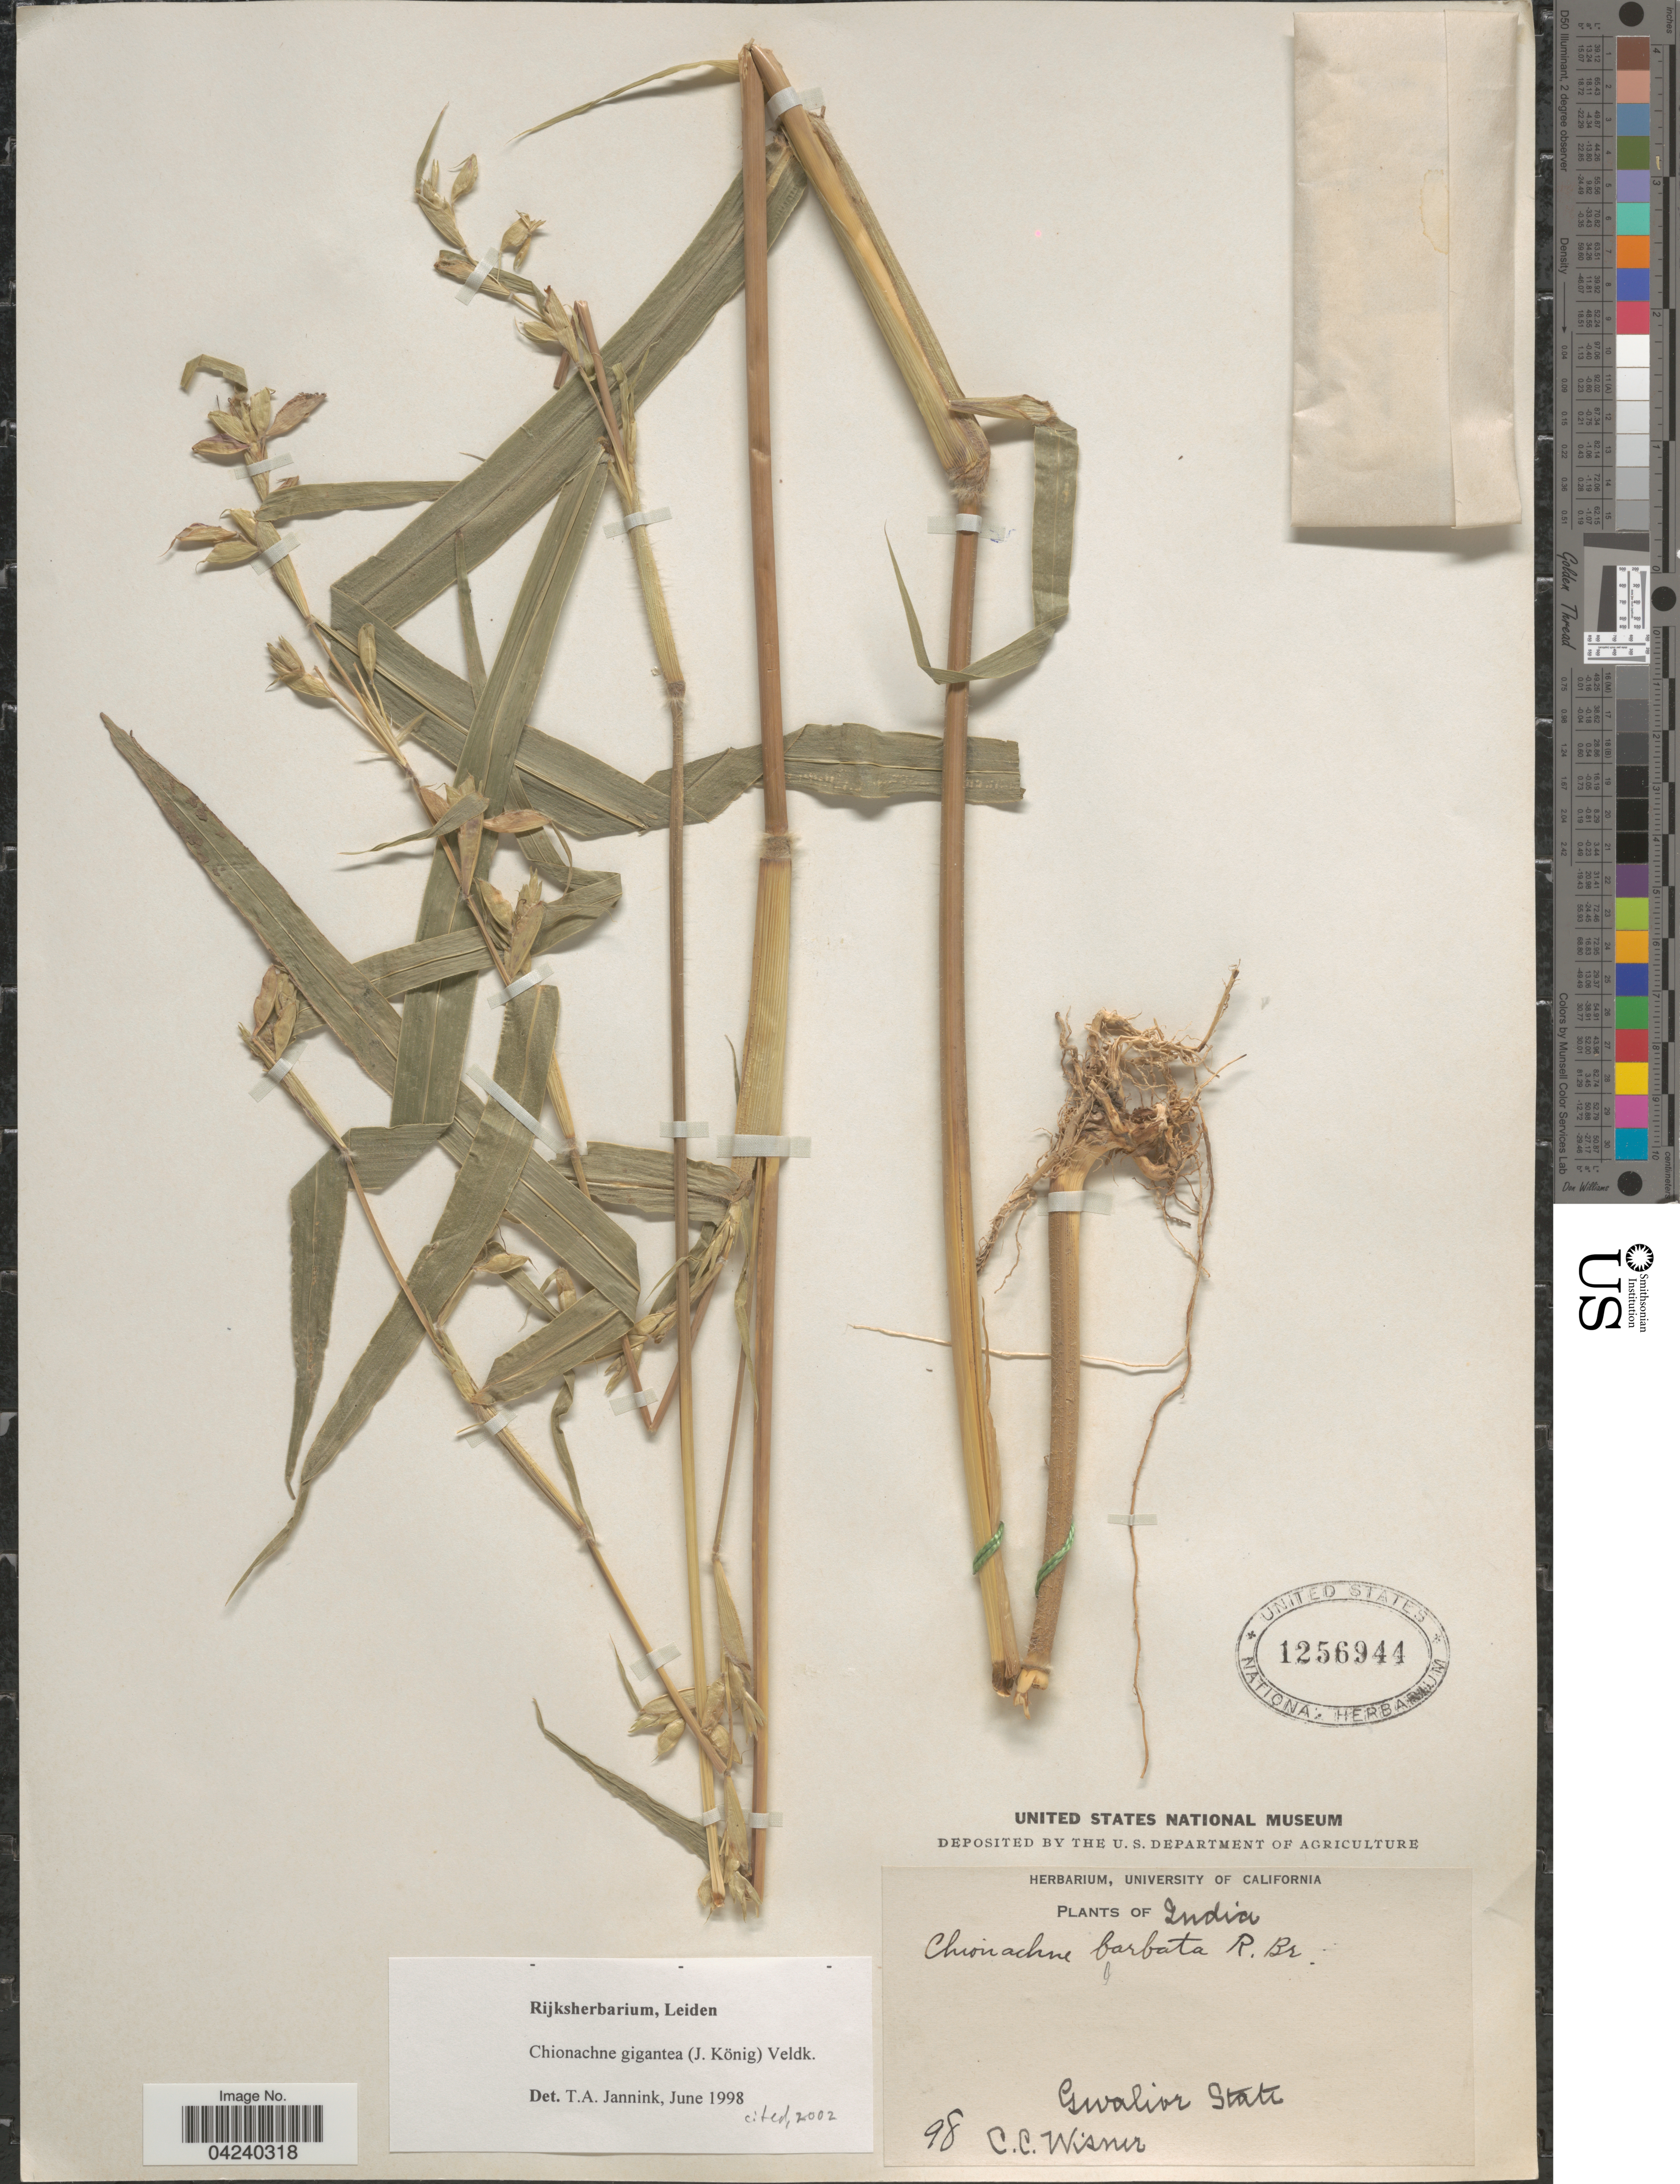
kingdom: Plantae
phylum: Tracheophyta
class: Liliopsida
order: Poales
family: Poaceae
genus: Chionachne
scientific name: Chionachne gigantea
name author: (J. Koenig) Veldkamp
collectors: C. Wisner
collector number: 98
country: India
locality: Gwalior State.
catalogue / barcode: US 1256944